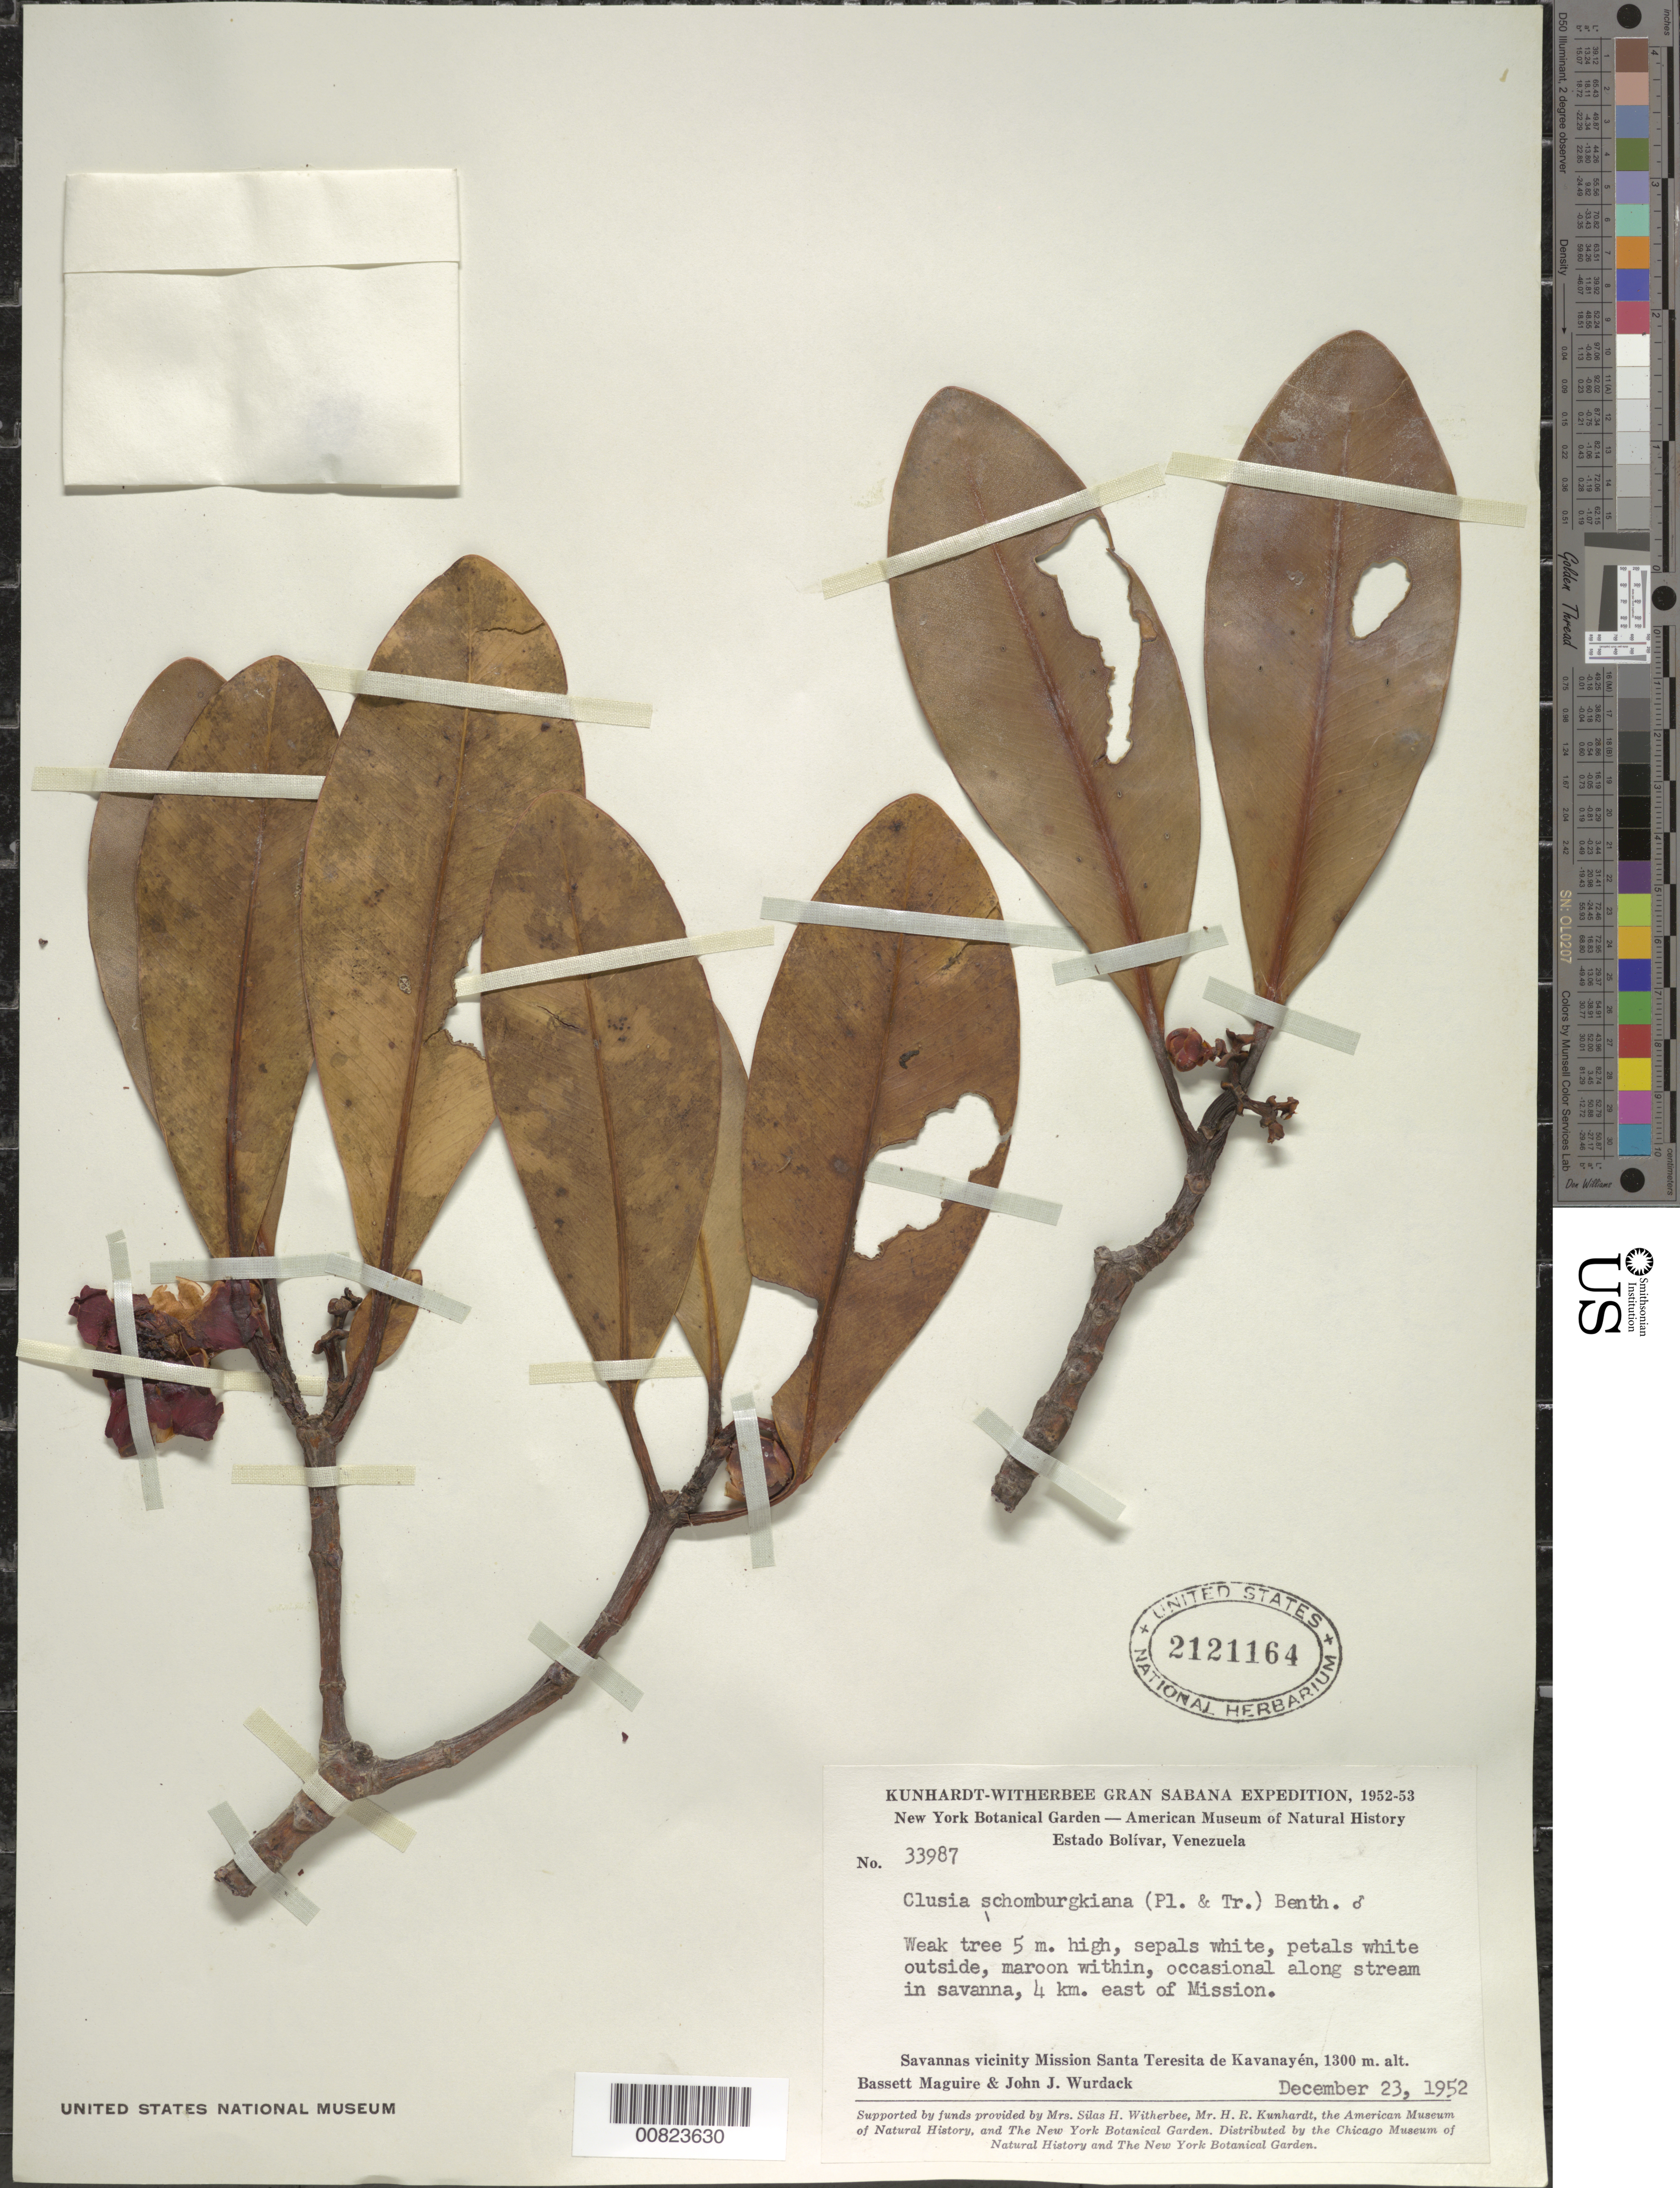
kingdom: Plantae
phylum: Tracheophyta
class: Magnoliopsida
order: Malpighiales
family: Clusiaceae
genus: Clusia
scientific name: Clusia schomburgkiana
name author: (Planch. & Triana) Benth. ex Engl.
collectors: B. Maguire & J. J. Wurdack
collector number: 33987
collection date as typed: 23-Dec-52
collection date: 1952-12-23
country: Venezuela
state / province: Bolívar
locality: Mission Santa Teresita de Kavanayén, vicinity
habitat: Along stream in savanna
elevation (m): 1300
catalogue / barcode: US 2121164